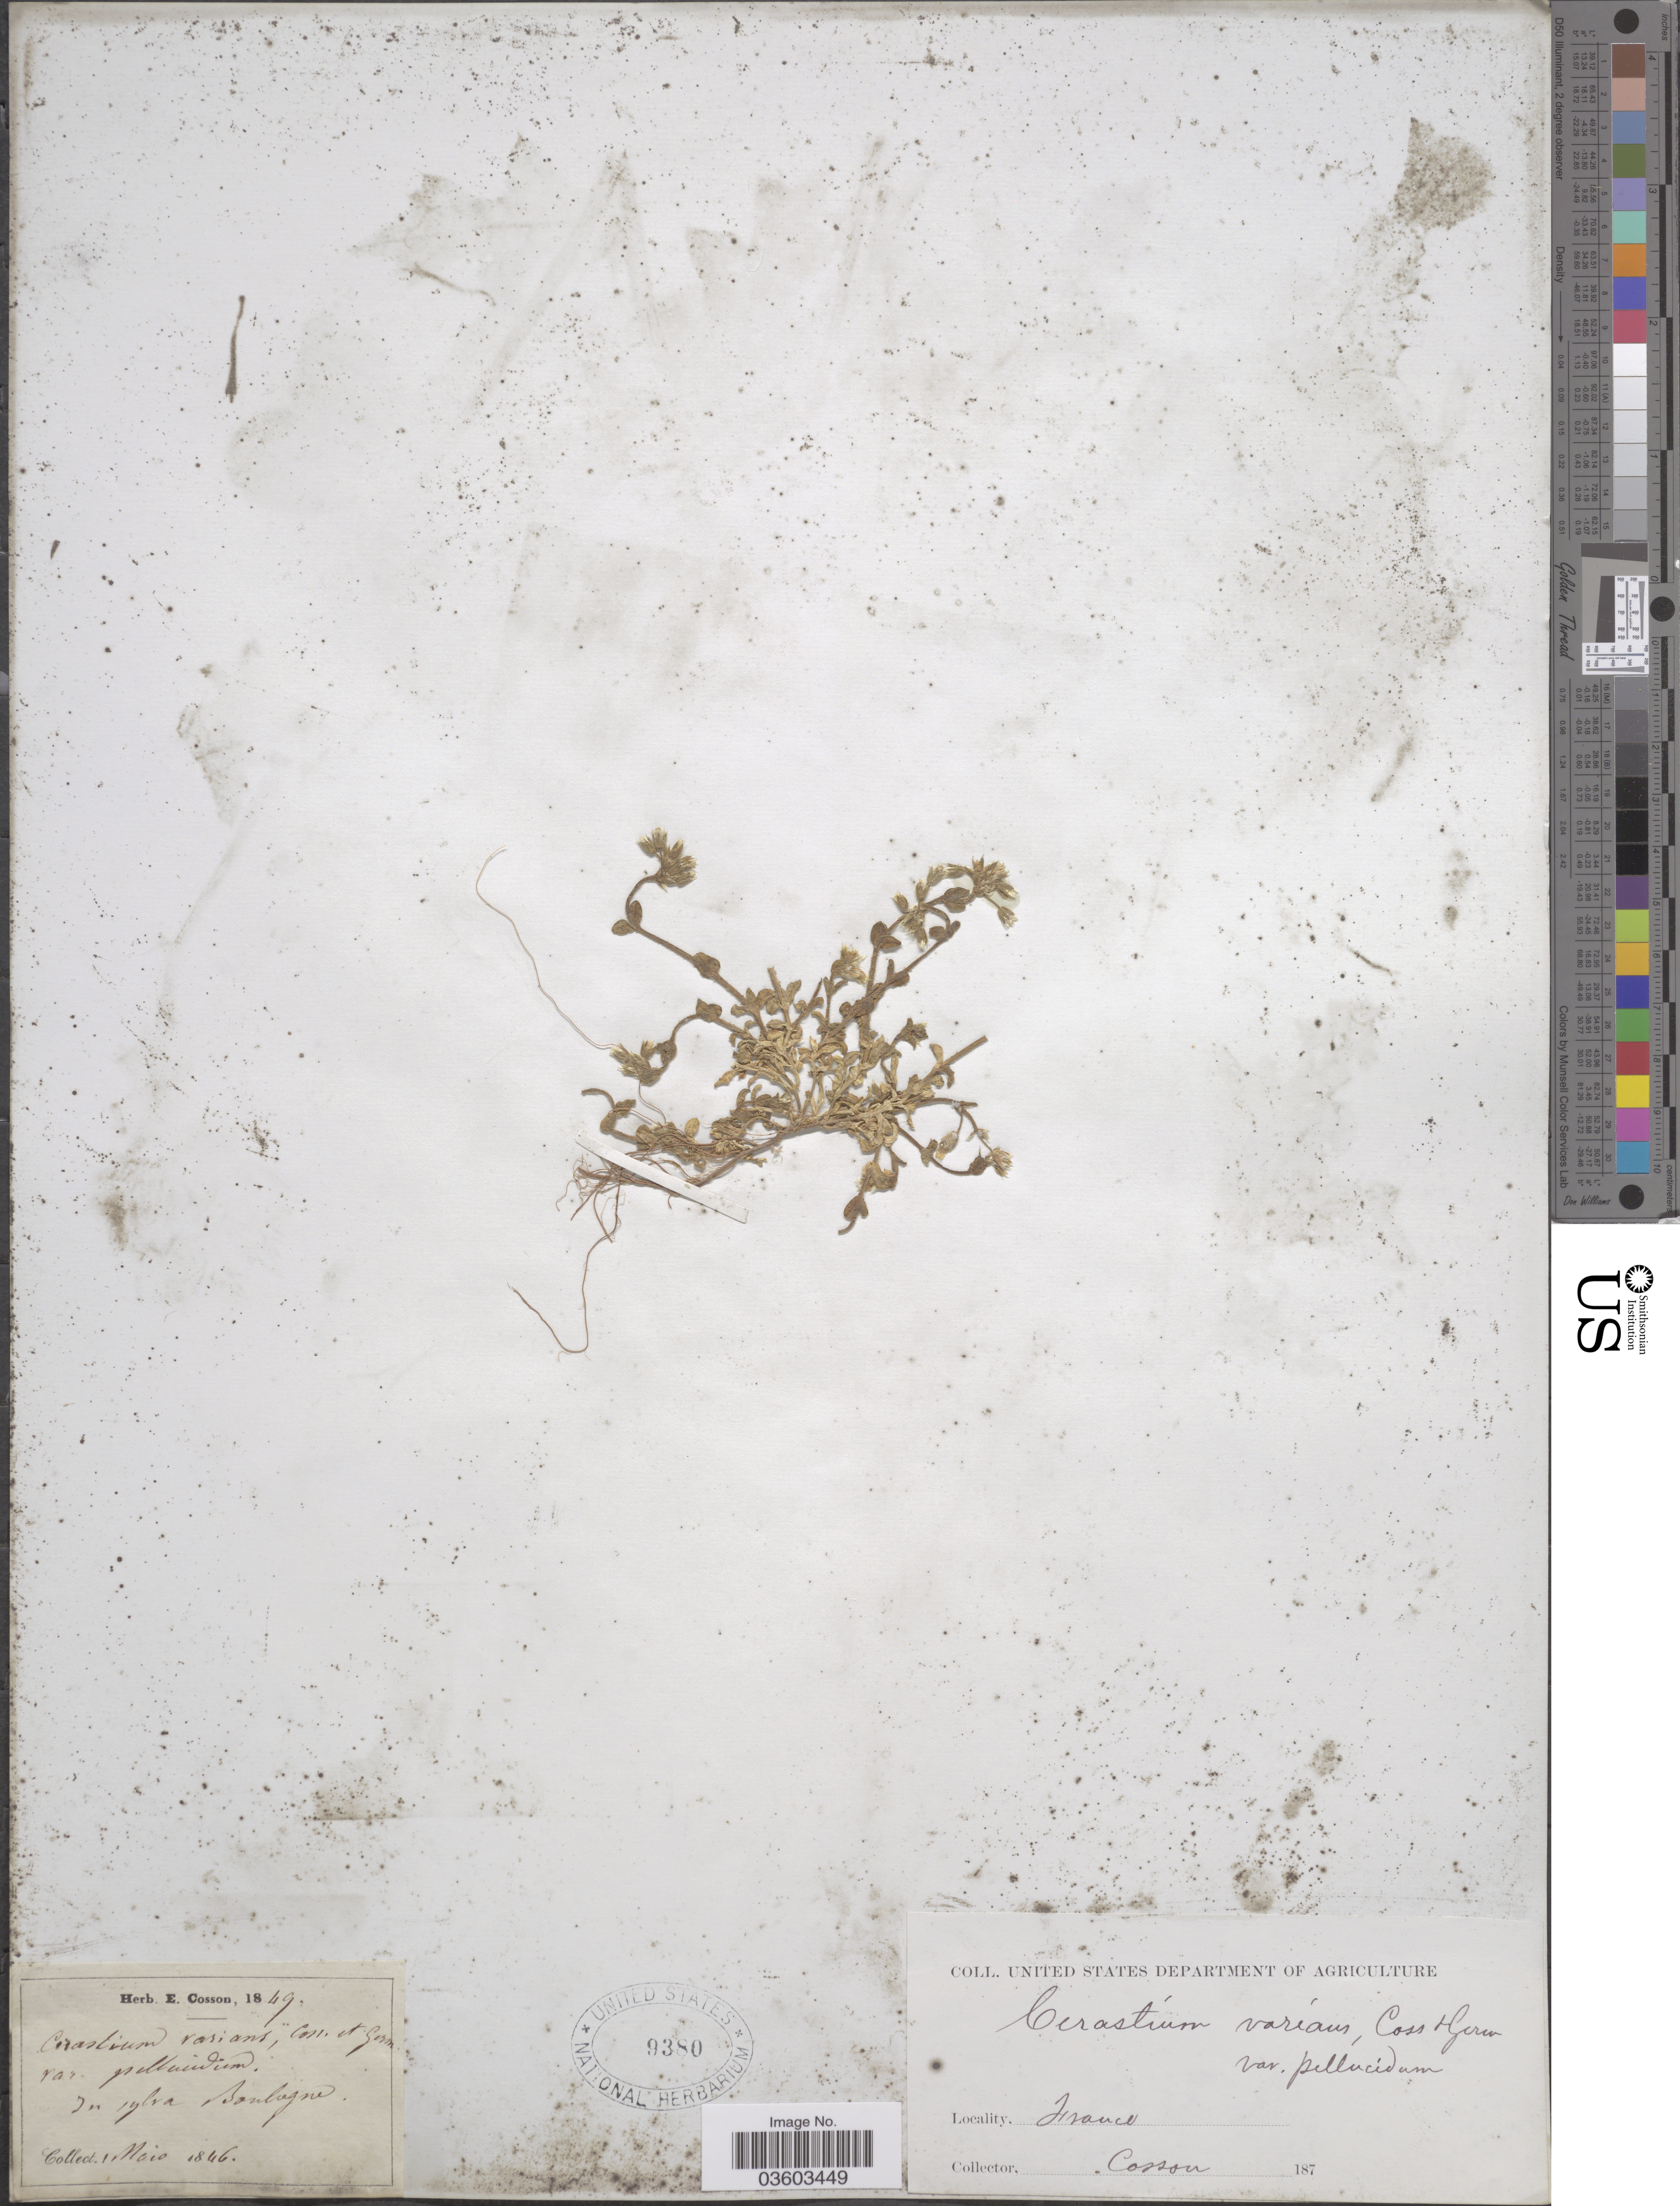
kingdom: Plantae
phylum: Tracheophyta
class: Magnoliopsida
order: Caryophyllales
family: Caryophyllaceae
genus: Cerastium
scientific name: Cerastium varians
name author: Coss. & Germ.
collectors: E. Cosson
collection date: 1846-05-01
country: France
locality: In sylva Boulogne.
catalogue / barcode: US 9380